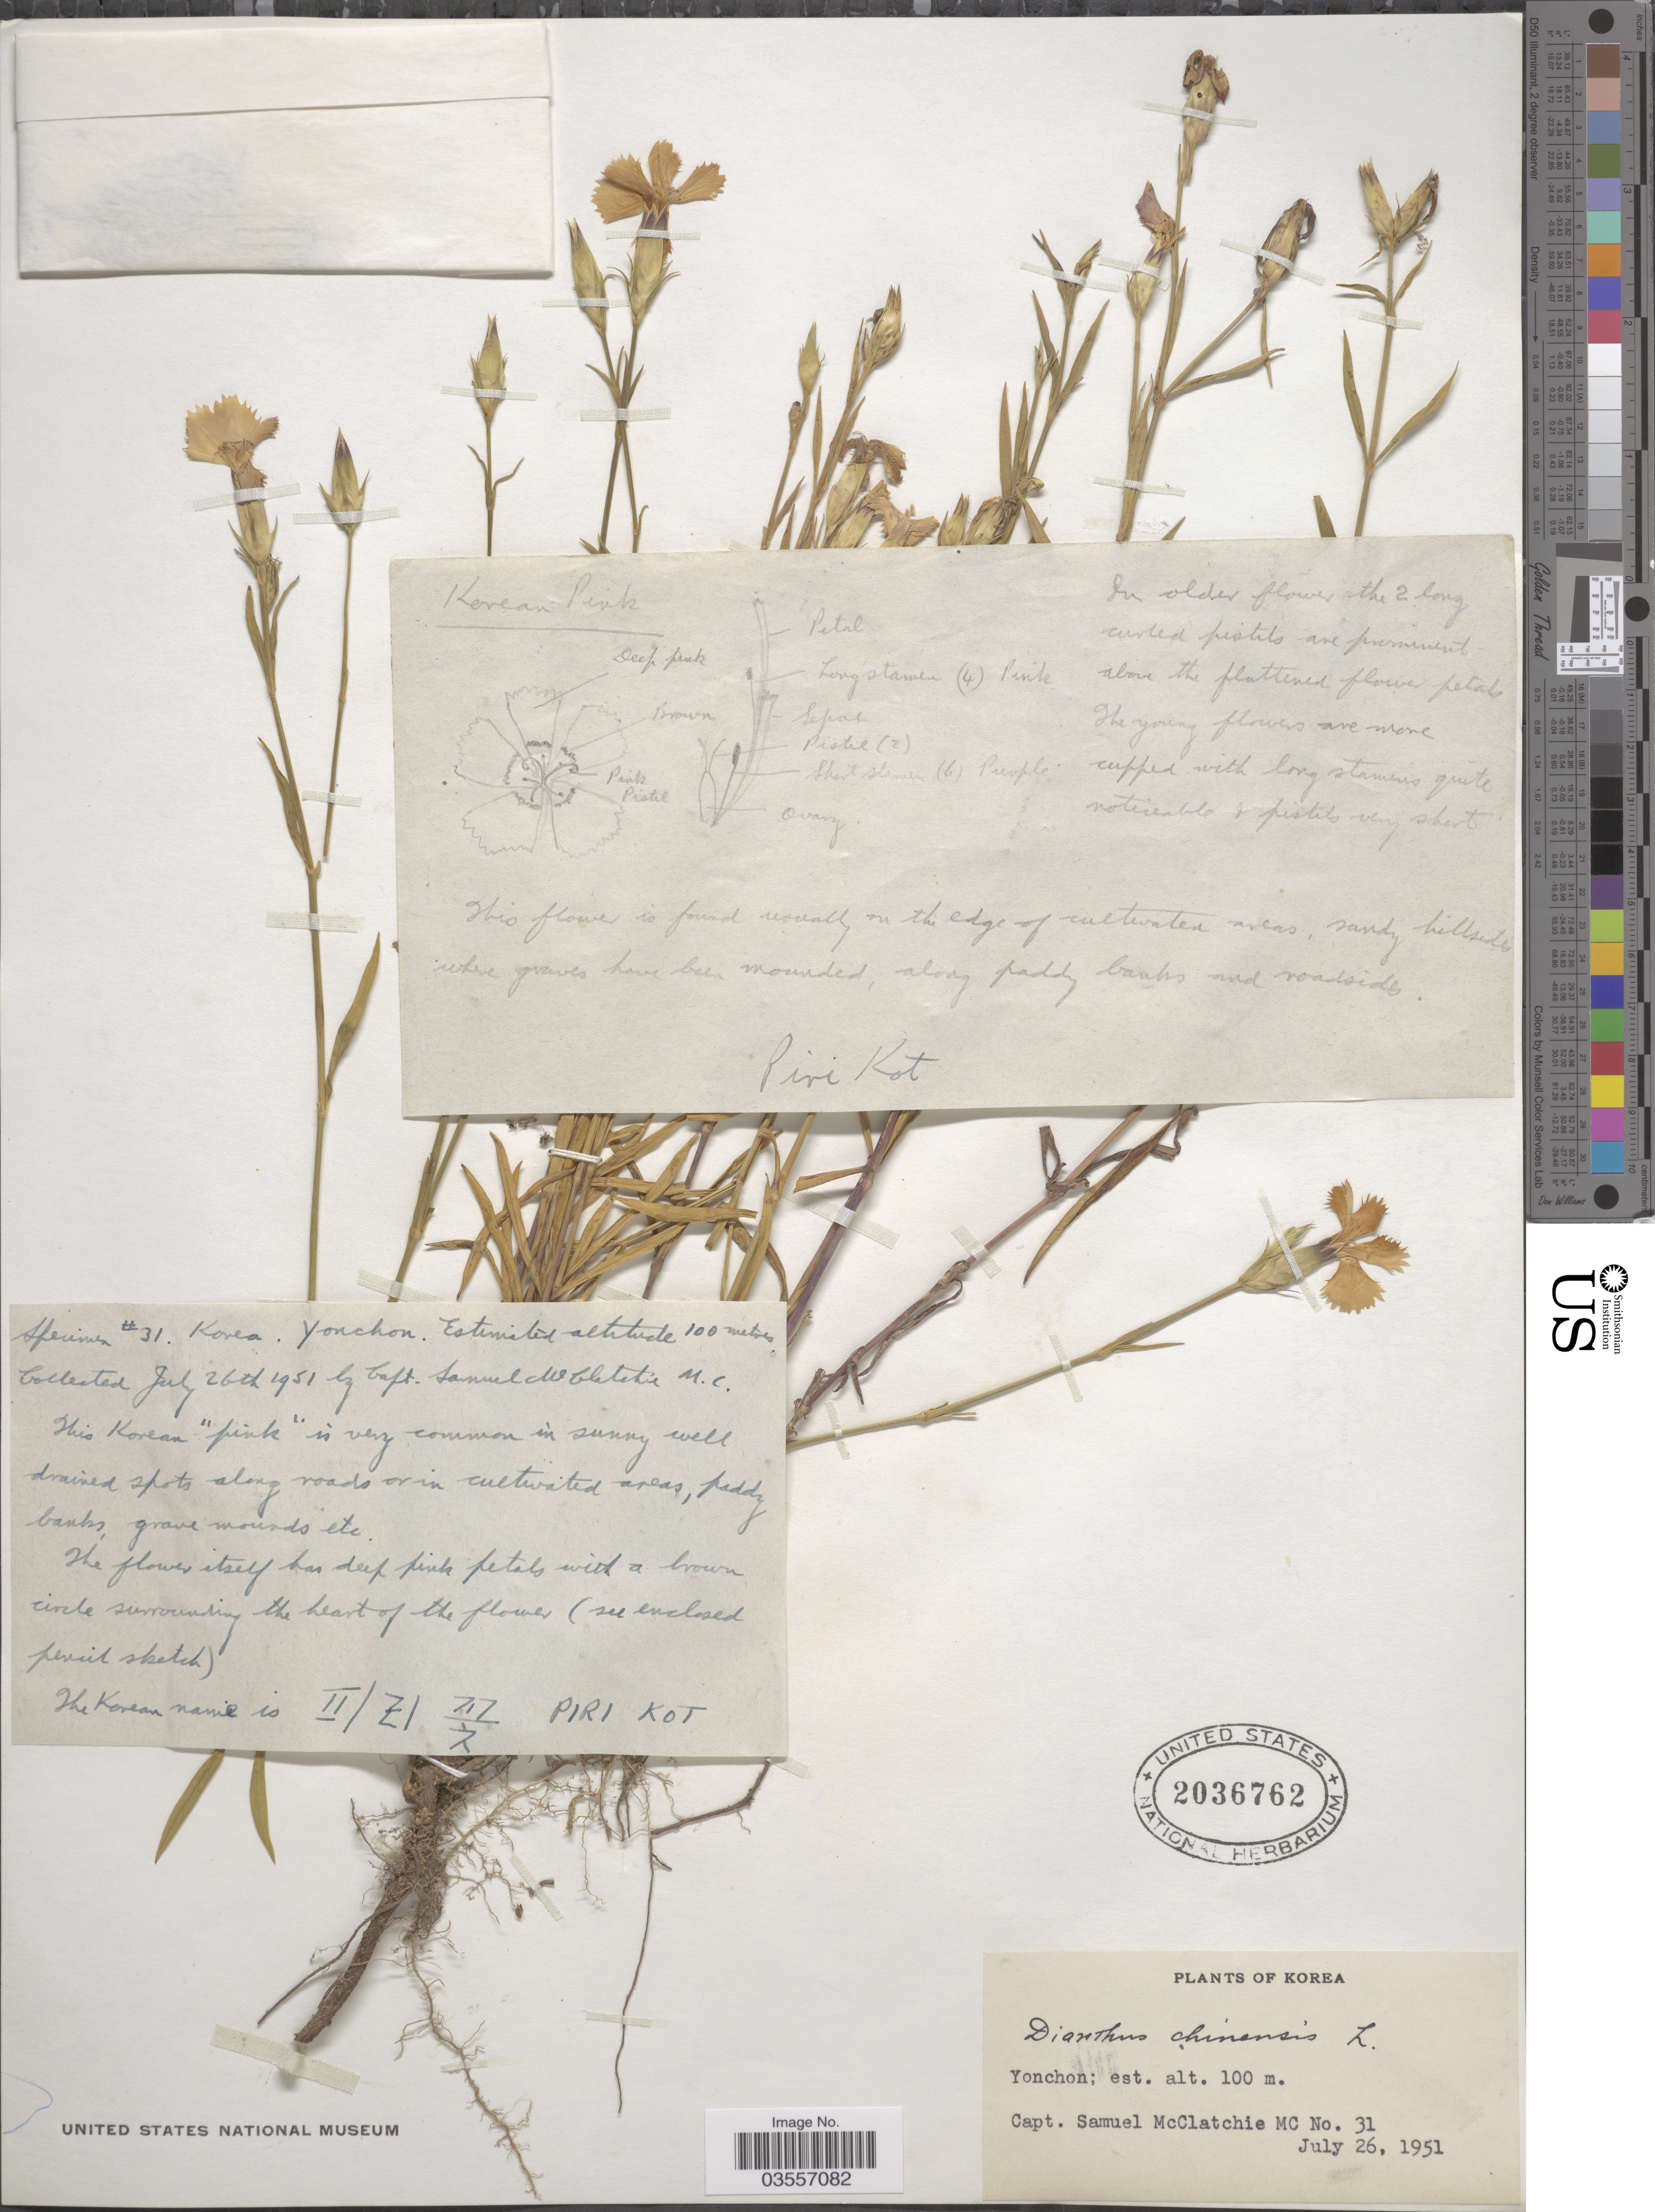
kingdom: Plantae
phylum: Tracheophyta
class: Magnoliopsida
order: Caryophyllales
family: Caryophyllaceae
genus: Dianthus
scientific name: Dianthus chinensis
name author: L.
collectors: S. McClatchie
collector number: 31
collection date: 1951-07-26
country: North Korea / South Korea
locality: Yonchon.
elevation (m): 100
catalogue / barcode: US 2036762